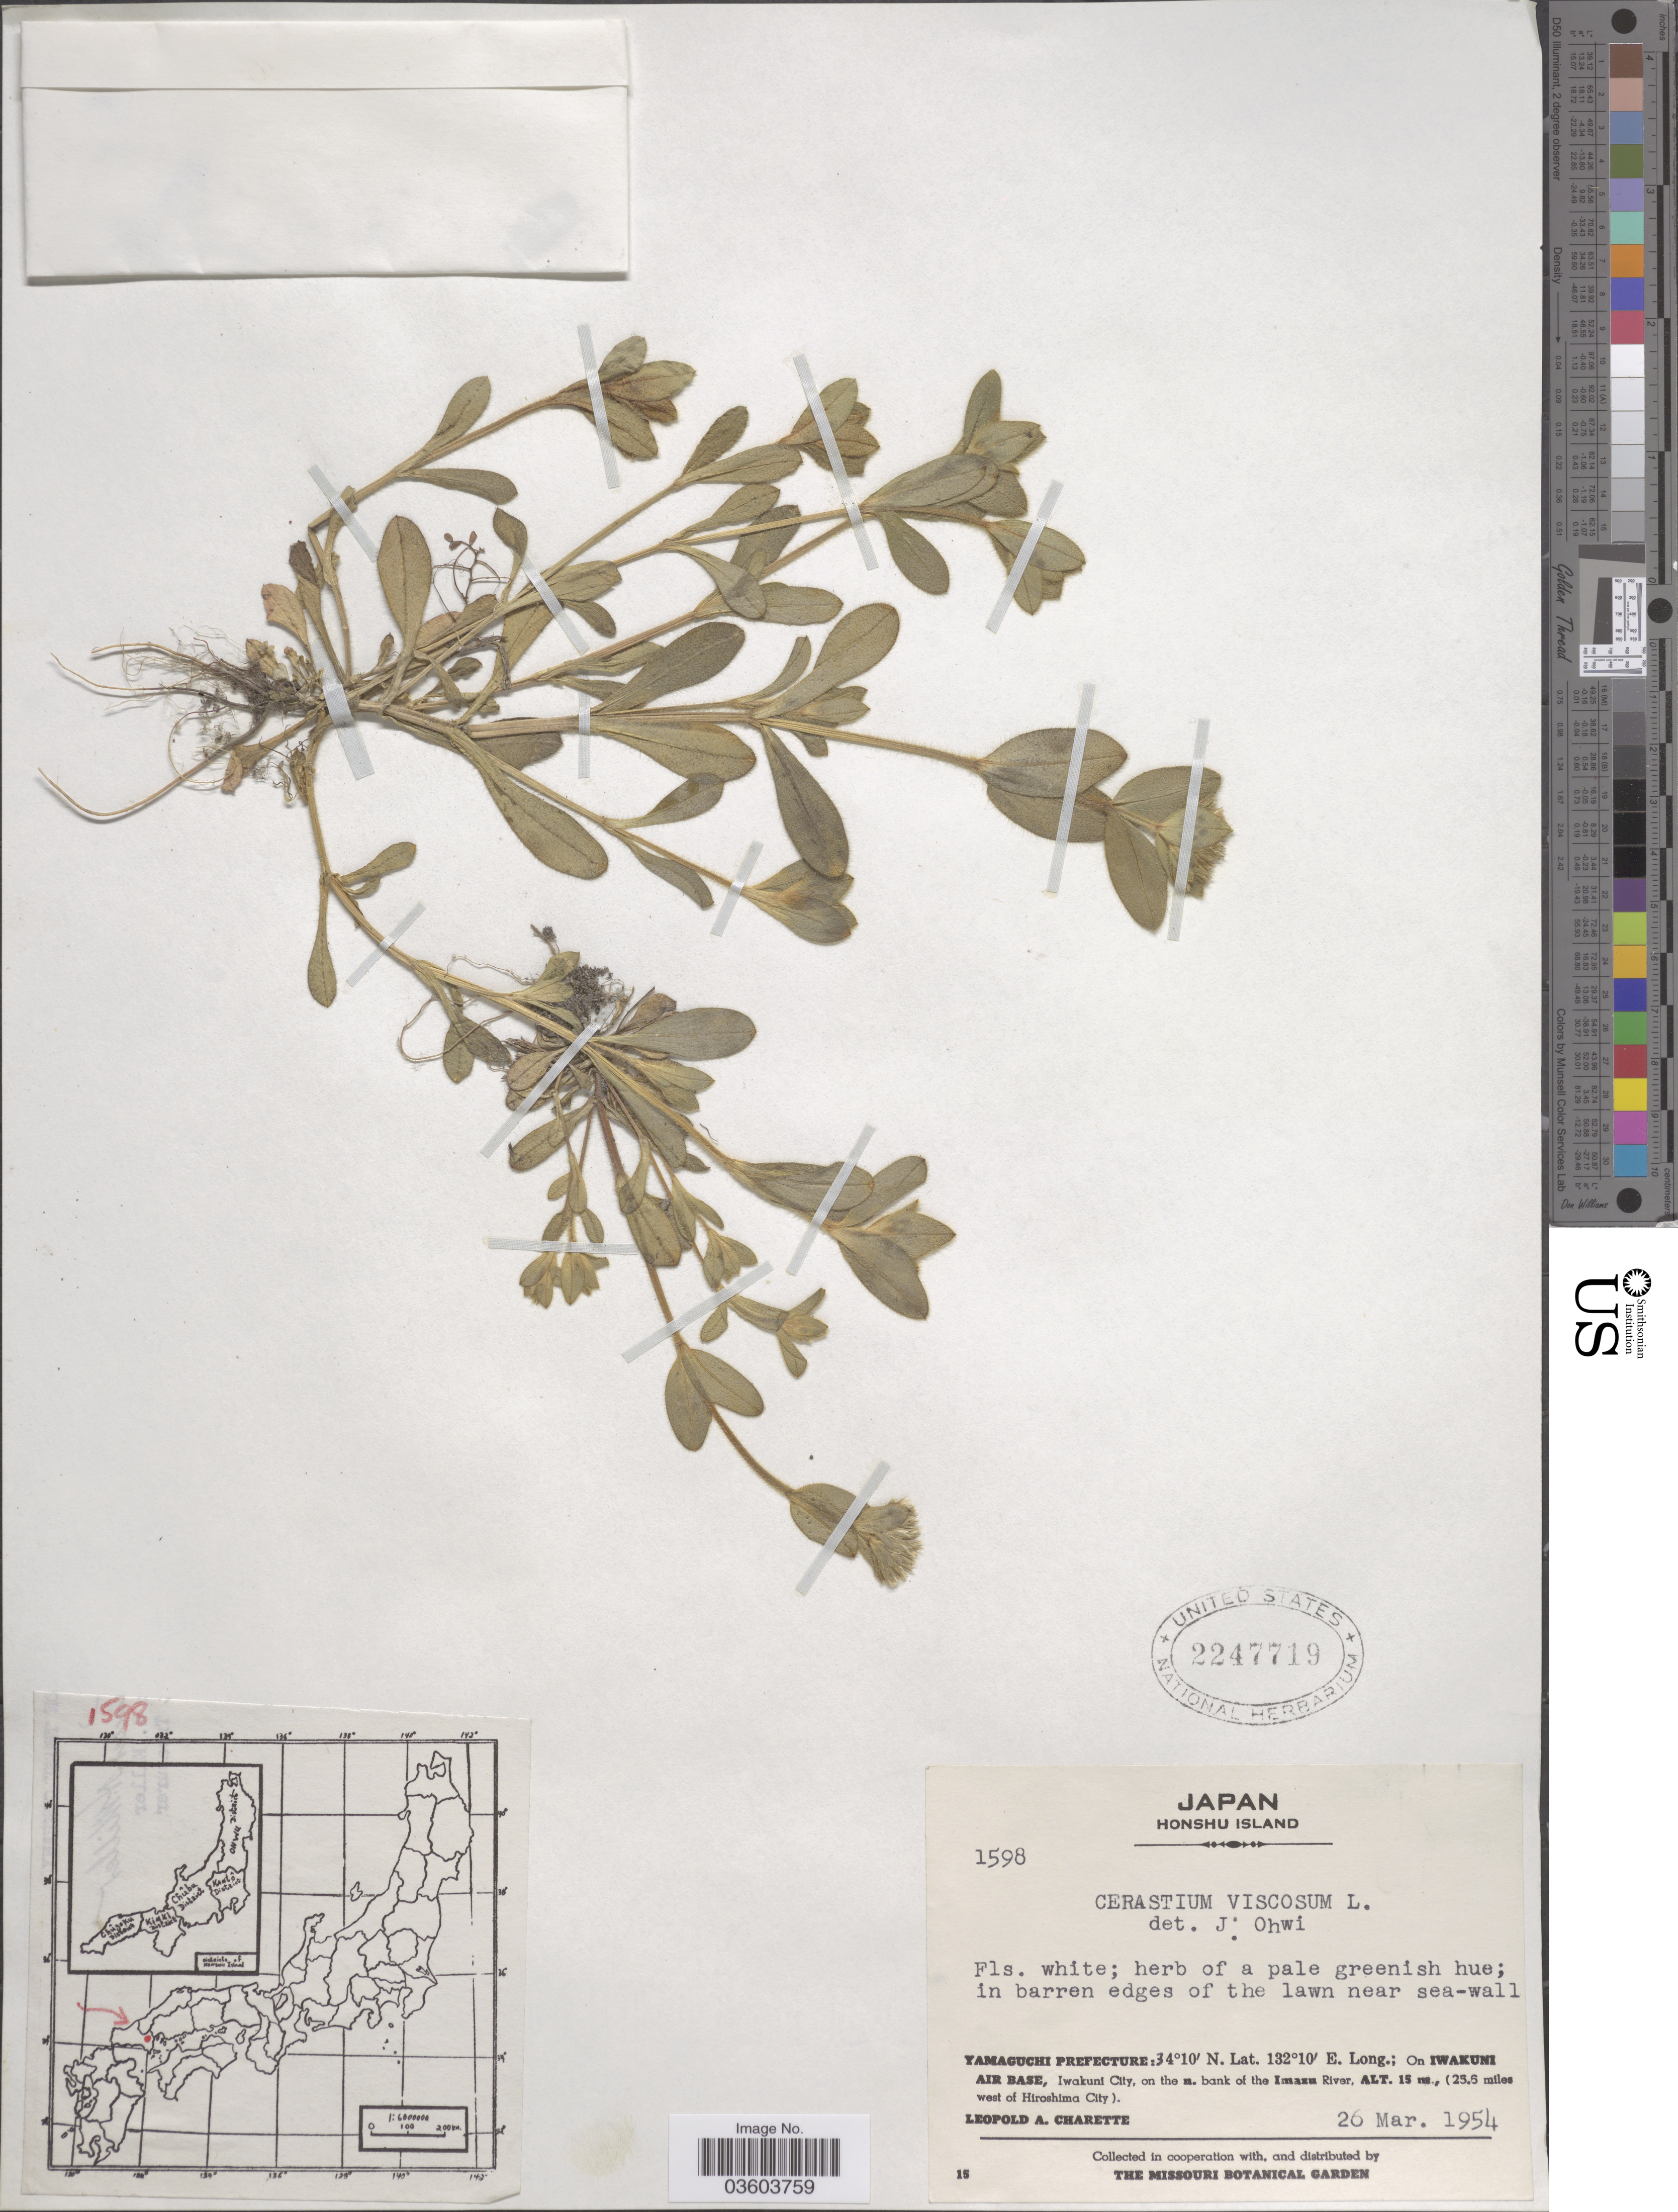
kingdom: Plantae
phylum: Tracheophyta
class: Magnoliopsida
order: Caryophyllales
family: Caryophyllaceae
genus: Cerastium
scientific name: Cerastium viscosum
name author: L.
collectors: L. A. Charette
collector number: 1598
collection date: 1954-03-26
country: Japan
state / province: Yamaguti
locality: Honshu Island. Yamaguchi Prefecture. On Iwakuni Air Base, Iwakuni City, on the n. bank of the Imazu River, (25.6 miles west of Hiroshima City).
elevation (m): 15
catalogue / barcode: US 2247719